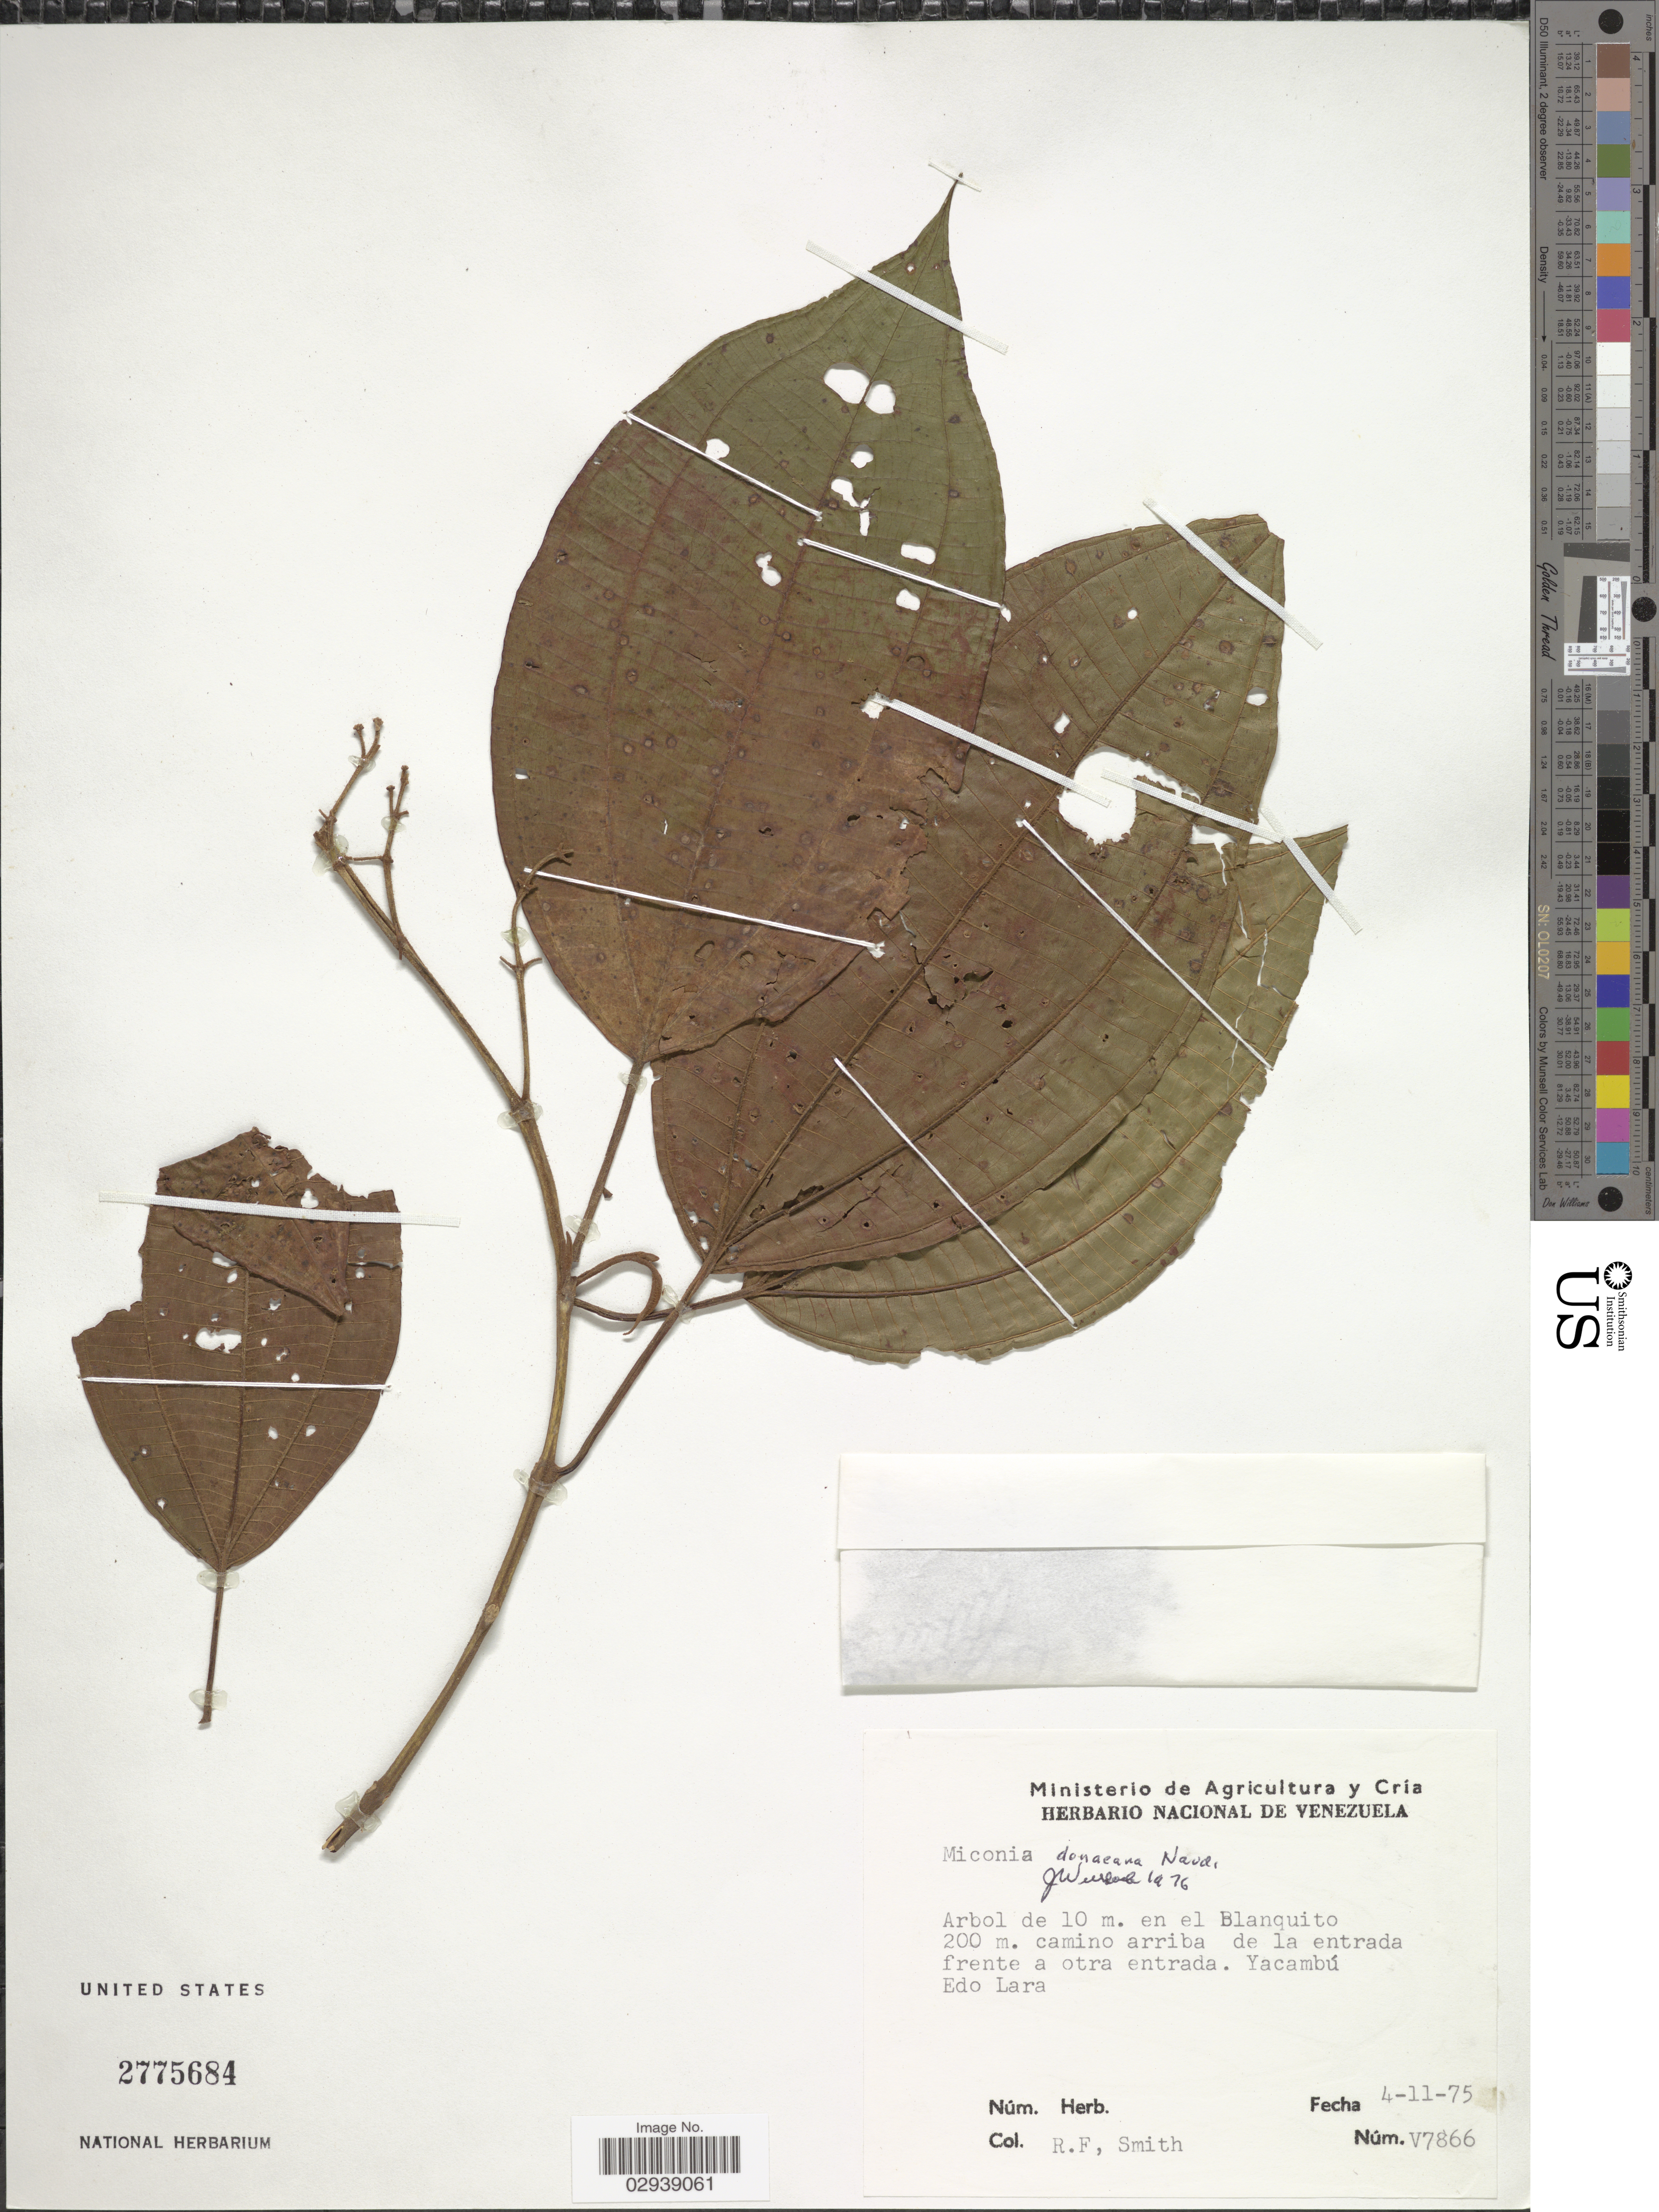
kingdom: Plantae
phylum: Tracheophyta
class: Magnoliopsida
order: Myrtales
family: Melastomataceae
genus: Miconia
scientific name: Miconia donaeana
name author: Naudin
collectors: R. F. Smith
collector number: V7866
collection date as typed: Transcribed d/m/y: 4/11/75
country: Venezuela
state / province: Lara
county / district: Jiménez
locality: Blanquito, camino arriba de la entrada frente a otra entrada. Yacambú.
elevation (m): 200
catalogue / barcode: US 2775684